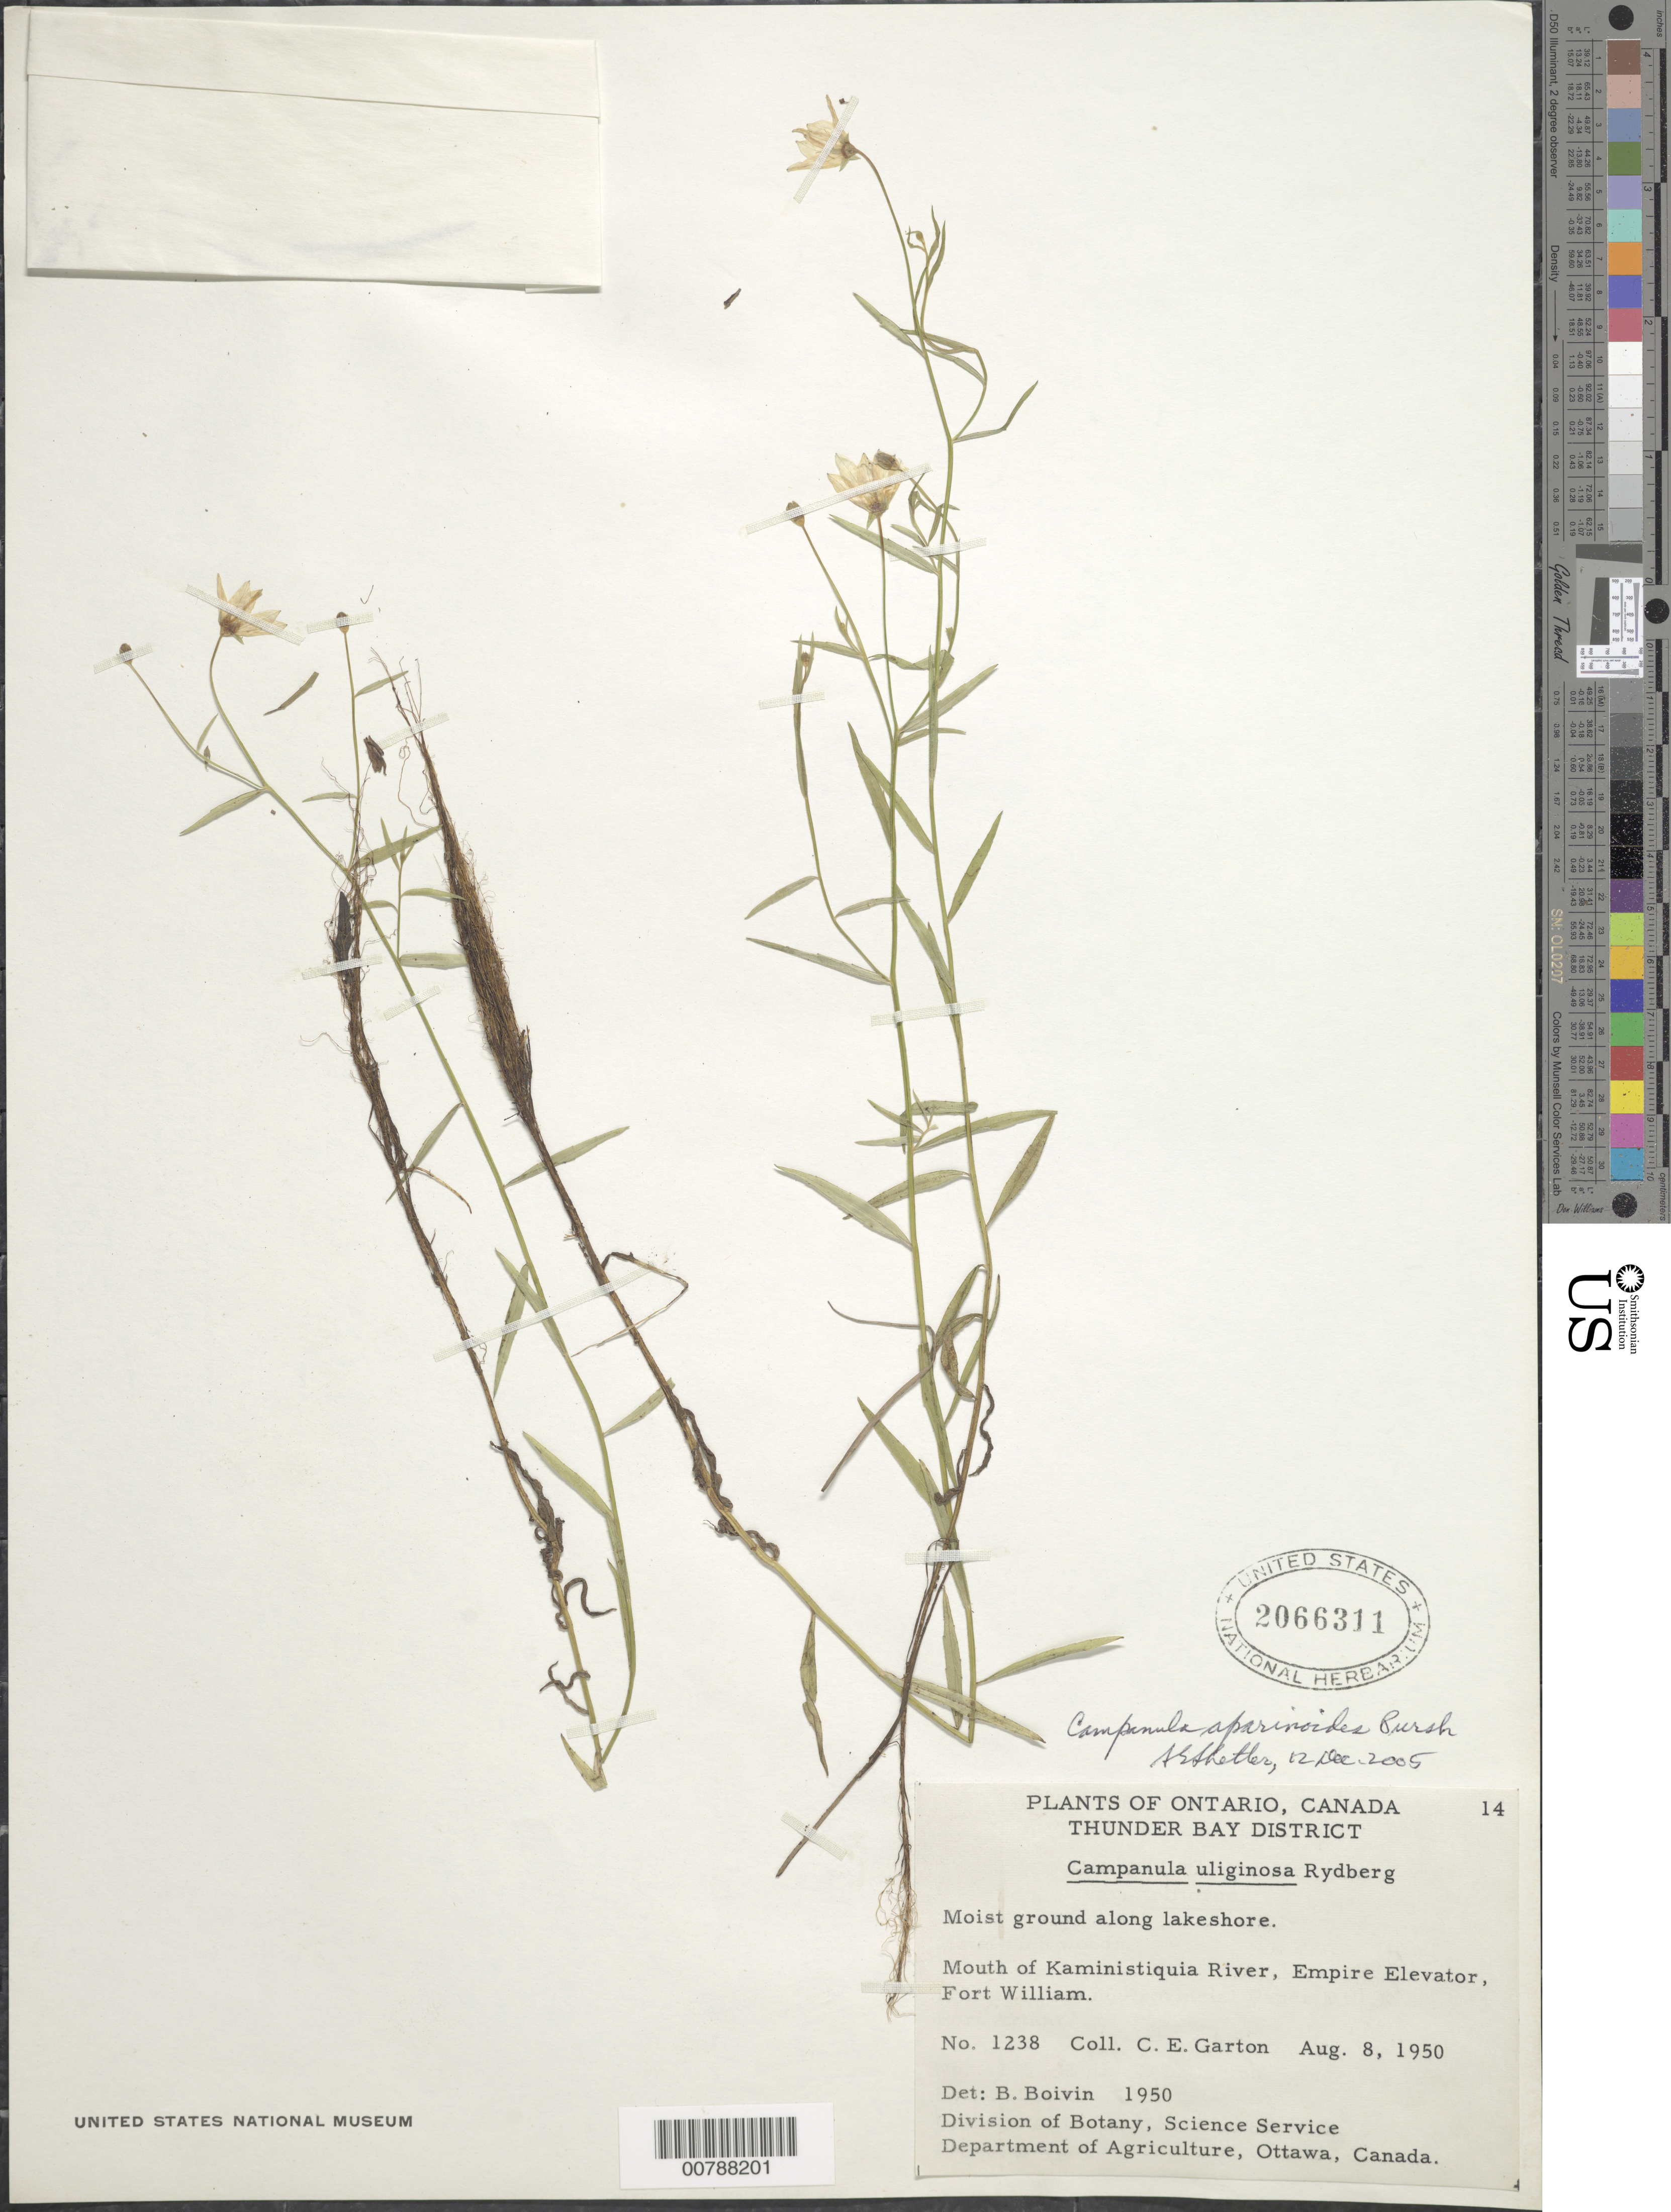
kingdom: Plantae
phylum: Tracheophyta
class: Magnoliopsida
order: Asterales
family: Campanulaceae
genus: Campanula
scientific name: Campanula aparinoides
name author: Pursh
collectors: C. Garton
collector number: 1238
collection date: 1950-08-08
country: Canada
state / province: Ontario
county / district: Thunder Bay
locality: Mouth of Kaministiquia River, Empire Elevator, Fort William.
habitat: Moist ground along lakeshore.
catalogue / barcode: US 2066311